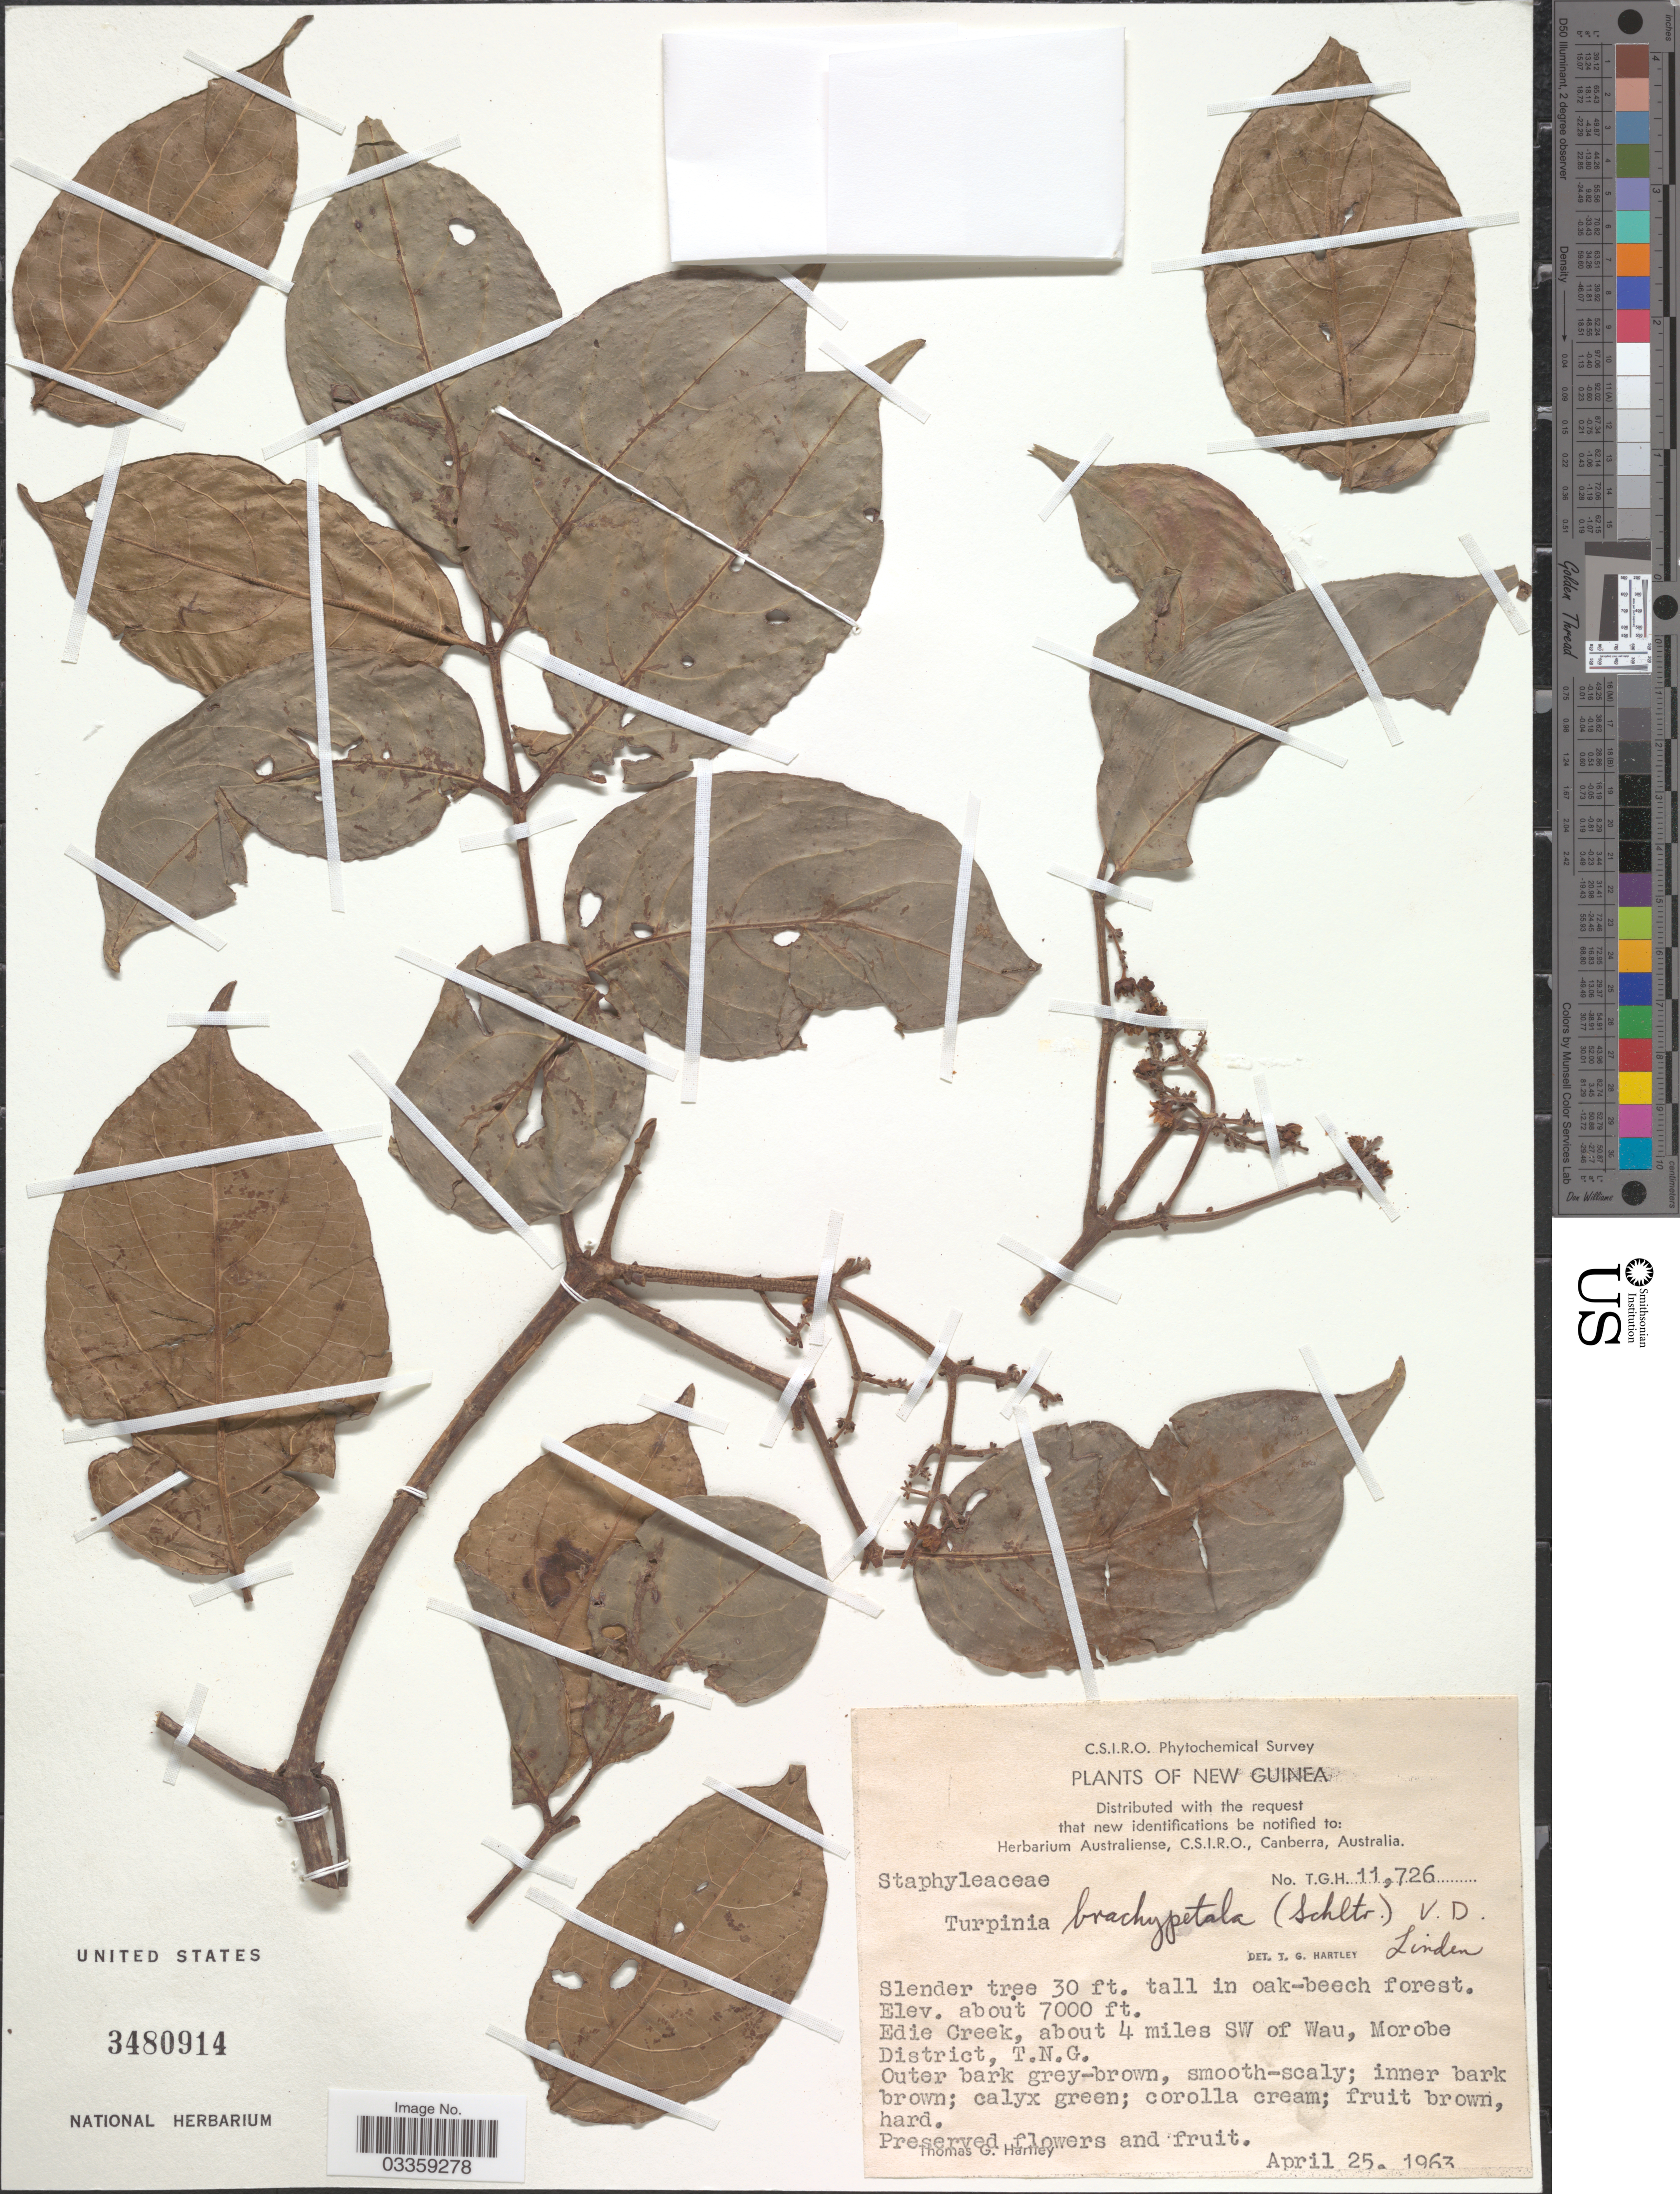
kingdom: Plantae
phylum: Tracheophyta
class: Magnoliopsida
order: Crossosomatales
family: Staphyleaceae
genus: Turpinia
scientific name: Turpinia brachypetala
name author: (Schltr.) Linden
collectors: T. G. Hartley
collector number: TGH11726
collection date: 1963-04-25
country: Papua New Guinea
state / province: Morobe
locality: New Guinea, Edie Creek, about 4 miles SW of Wau, Morobe District, T.N.G.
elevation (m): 2134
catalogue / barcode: US 3480914